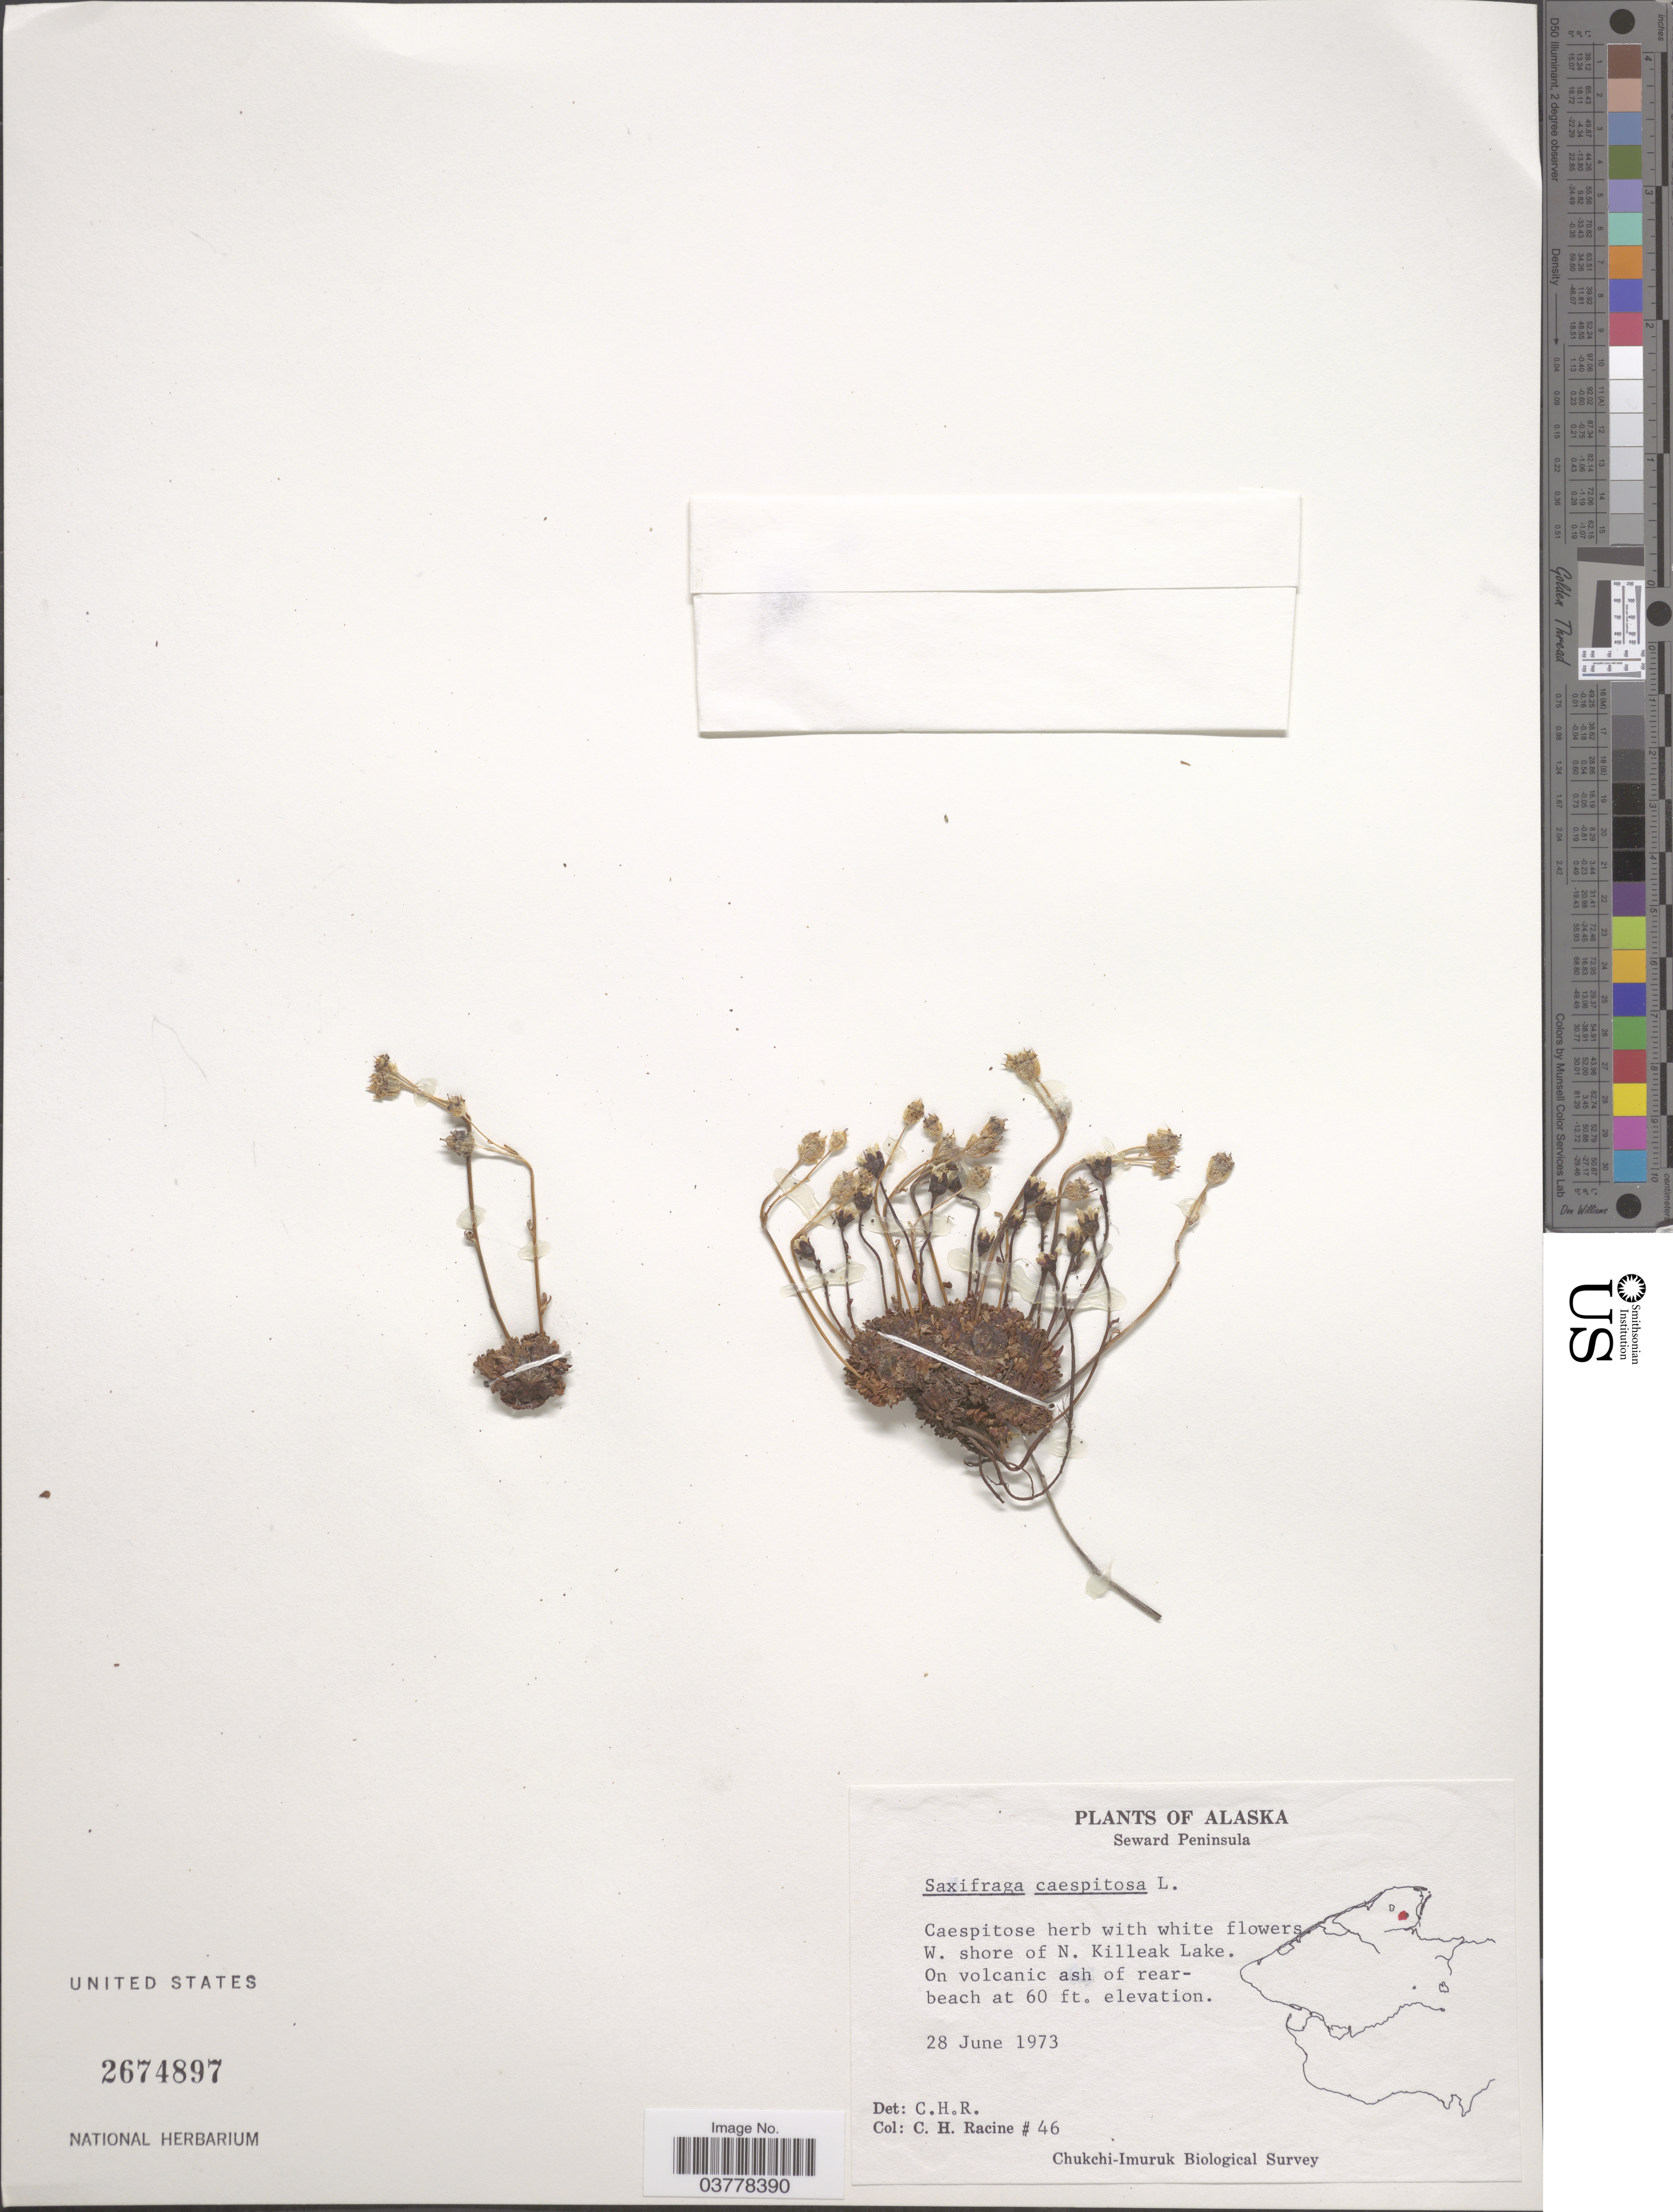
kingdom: Plantae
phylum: Tracheophyta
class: Magnoliopsida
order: Saxifragales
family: Saxifragaceae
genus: Saxifraga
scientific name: Saxifraga caespitosa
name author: L.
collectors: C. Racine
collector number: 46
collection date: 1973-06-28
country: United States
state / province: Alaska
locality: Seward Peninsula. W. shore of N. Killeak Lake.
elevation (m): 18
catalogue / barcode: US 2674897